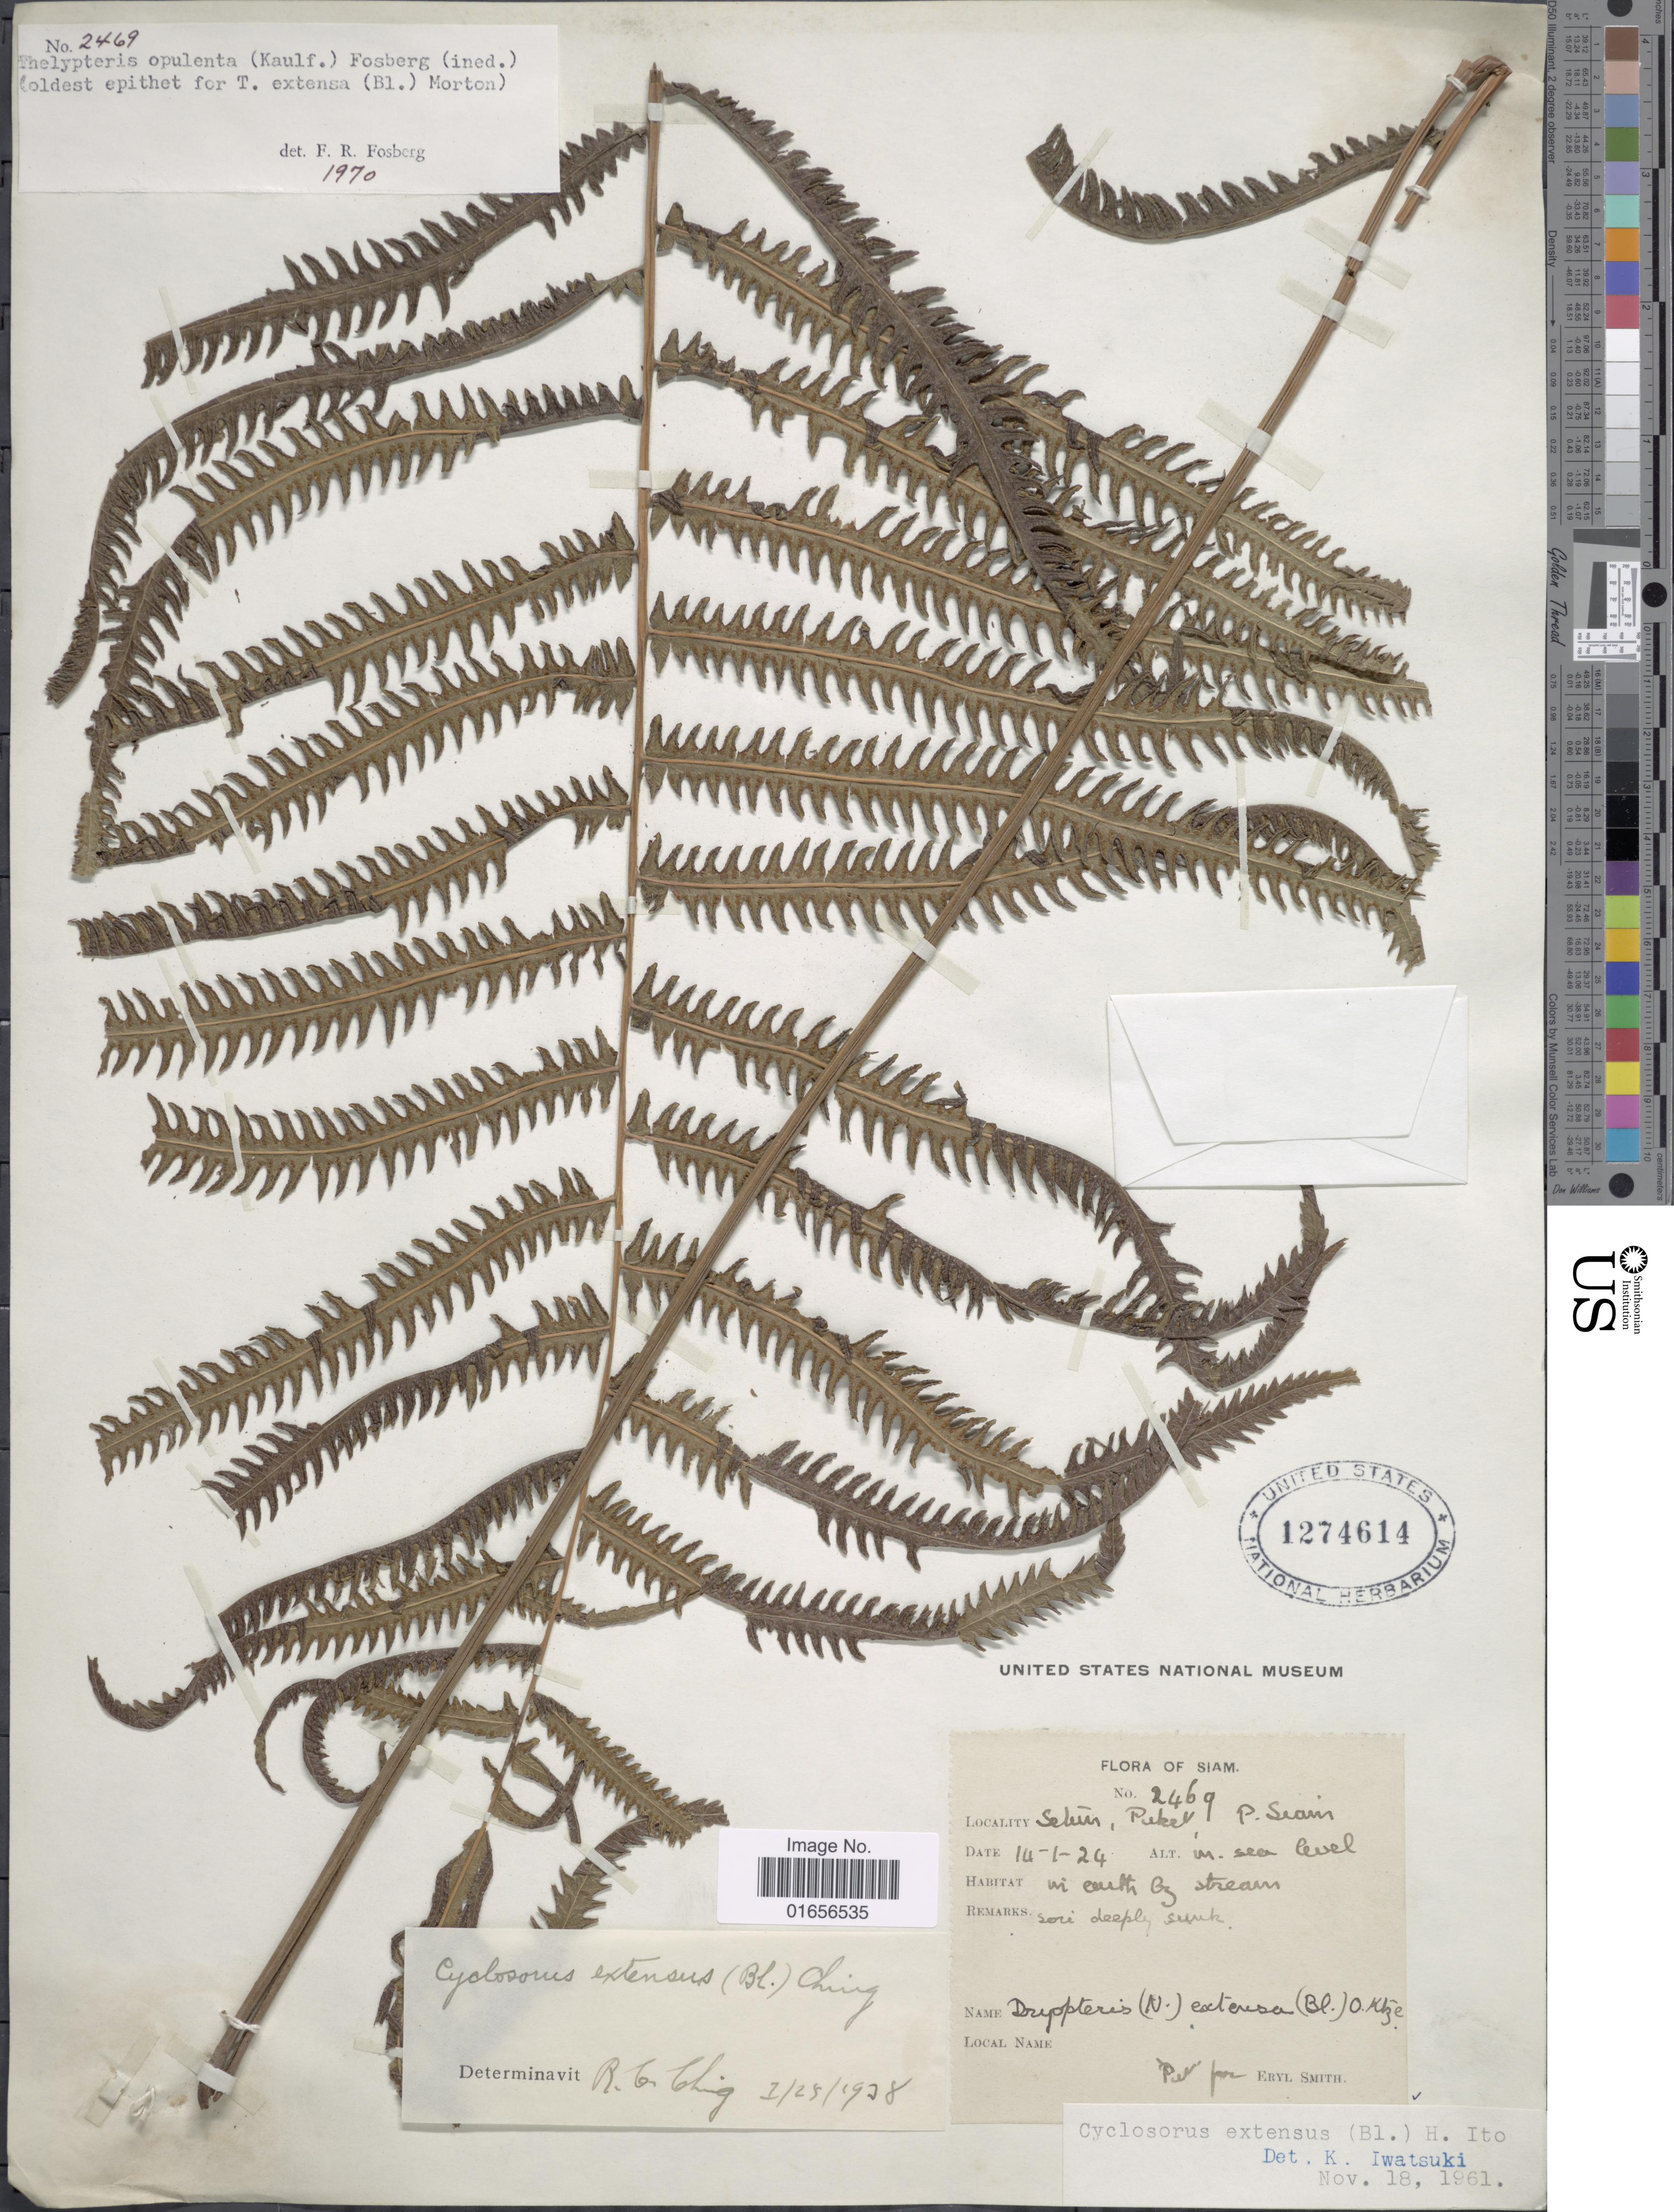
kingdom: Plantae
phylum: Tracheophyta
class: Polypodiopsida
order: Polypodiales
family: Thelypteridaceae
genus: Amphineuron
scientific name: Amphineuron opulentum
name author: (Kaulf.) Holttum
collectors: C. E. Smith Jr.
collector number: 2469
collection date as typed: Transcribed d/m/y: 14/1/24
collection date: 1924-01-14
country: Thailand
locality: Siam, Setun, Puket, P. Siam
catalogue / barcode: US 1274614